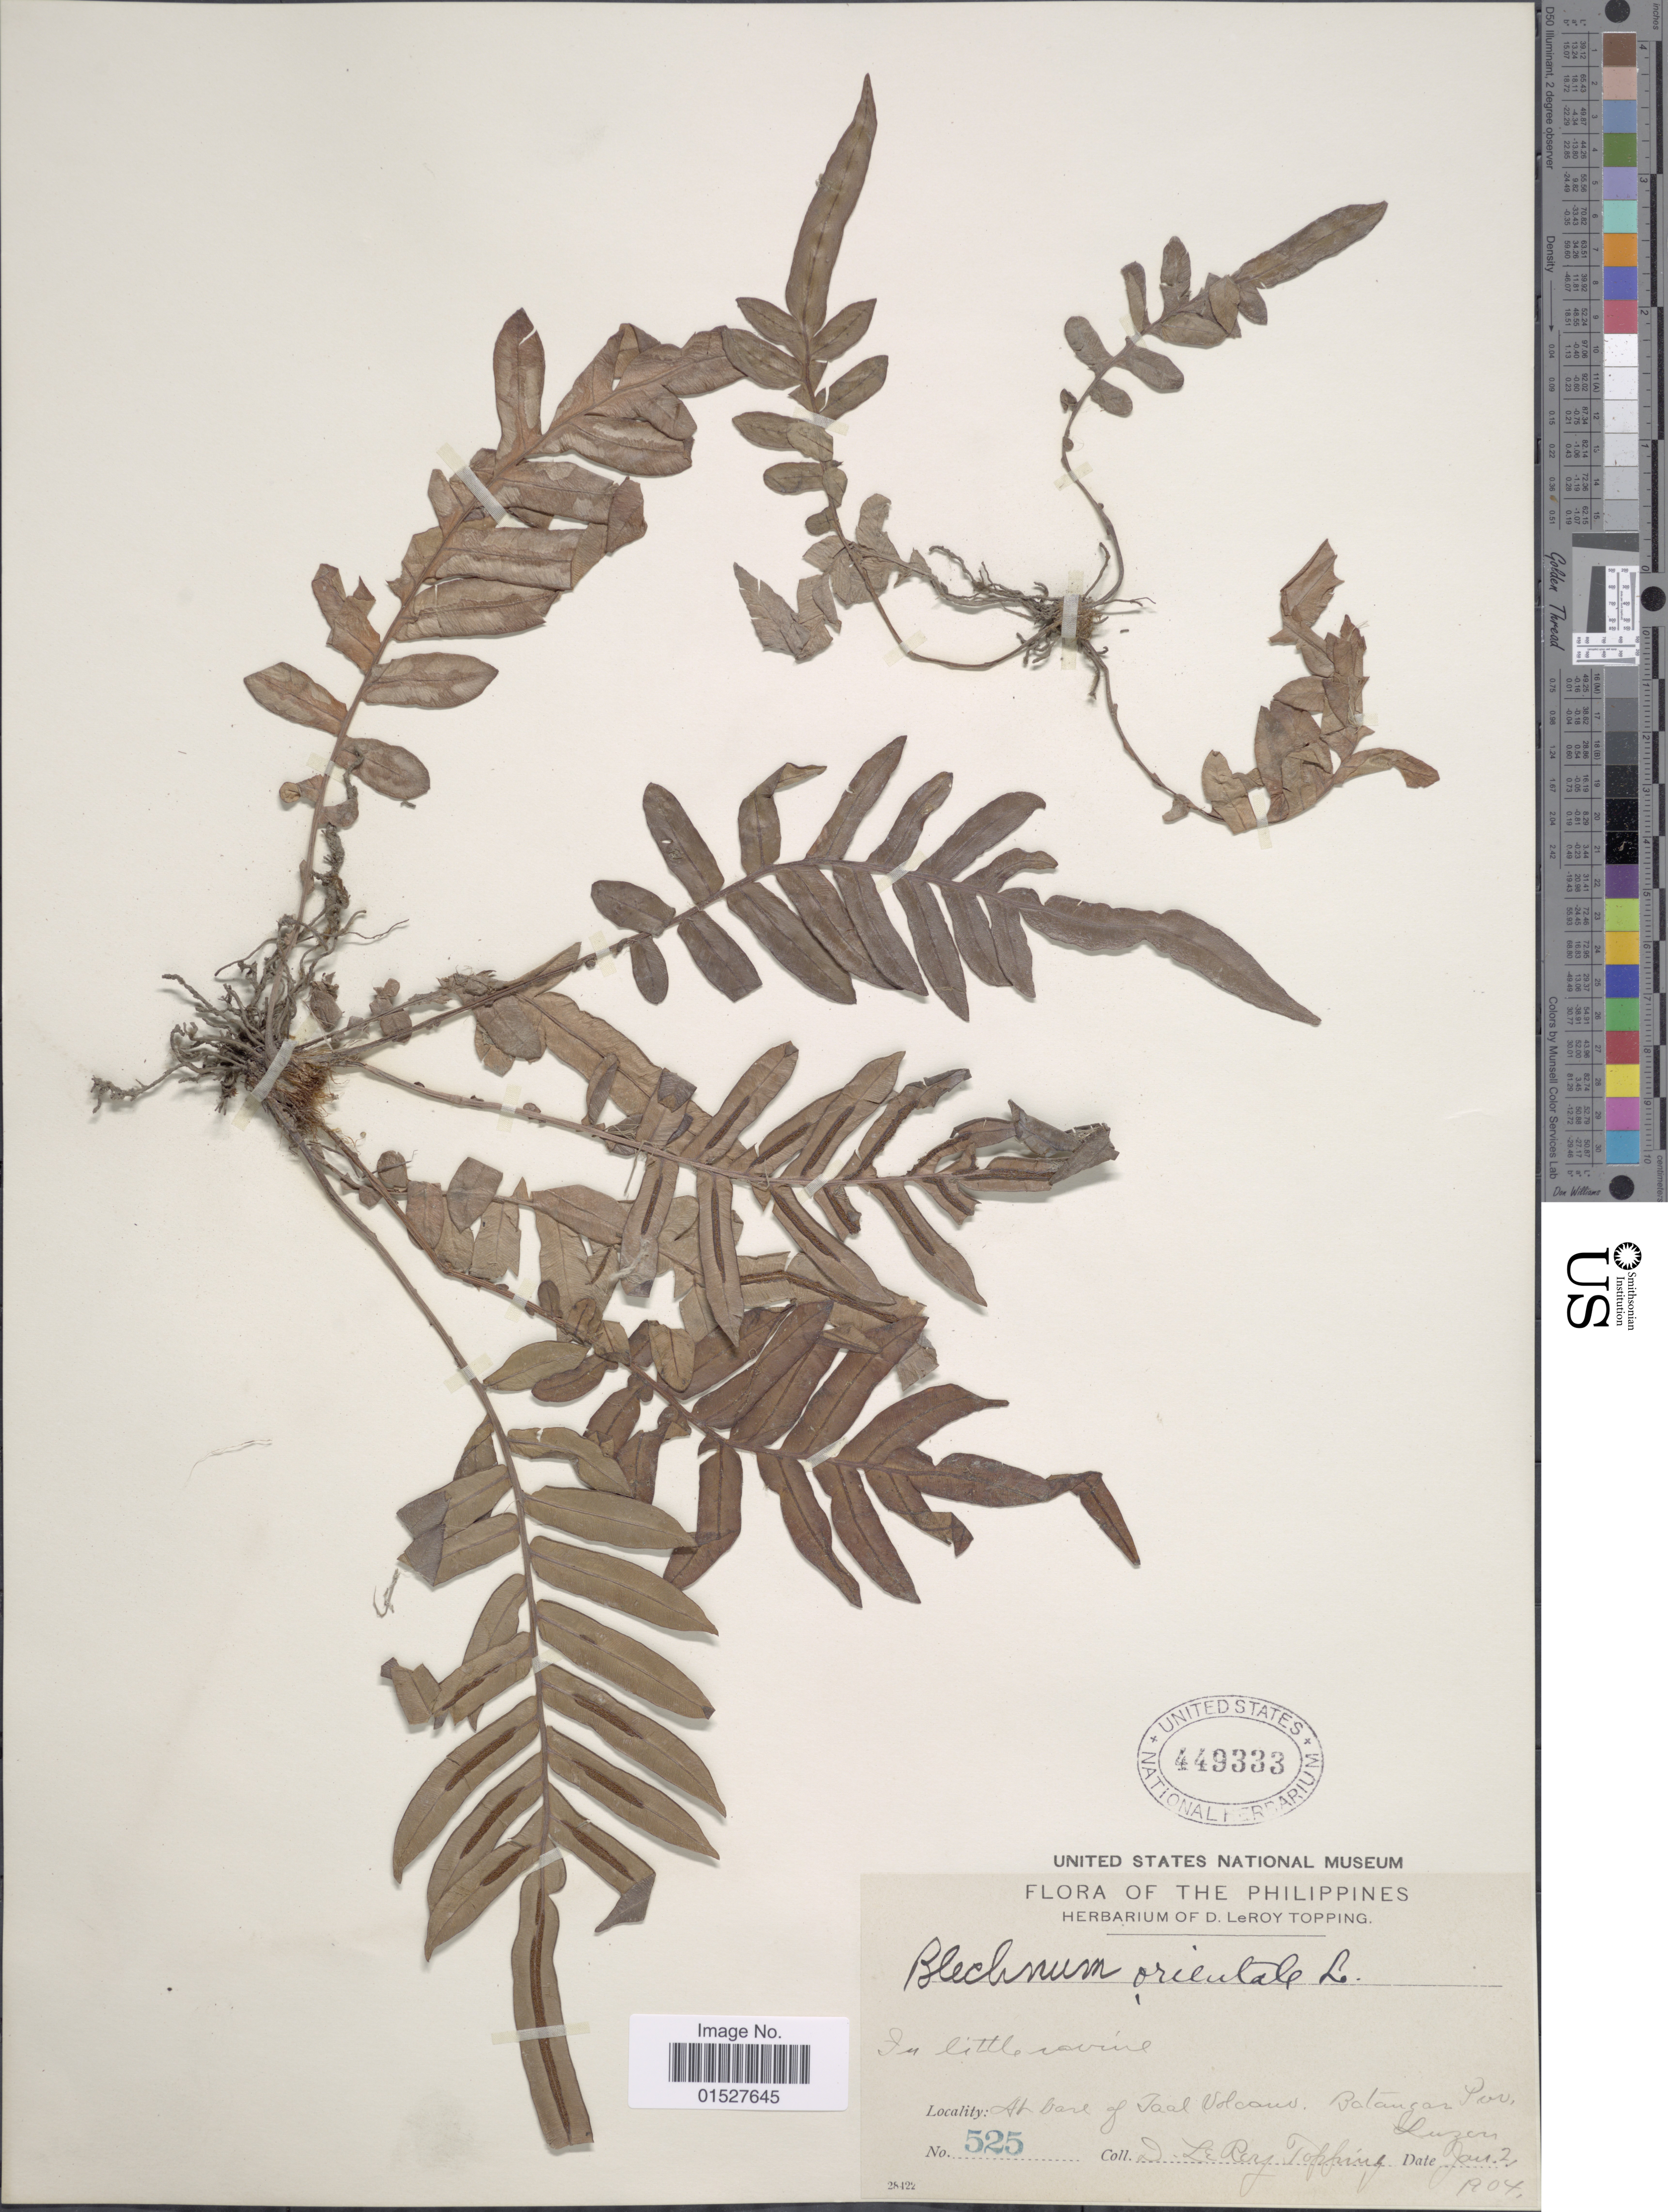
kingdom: Plantae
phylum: Tracheophyta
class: Polypodiopsida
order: Polypodiales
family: Blechnaceae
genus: Blechnum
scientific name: Blechnum orientale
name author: L.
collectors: D. L. Topping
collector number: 525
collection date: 1904-01-02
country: Philippines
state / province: Calabarzon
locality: At base of Taal Volcano. Batangas Prov, Luzon.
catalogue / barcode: US 449333